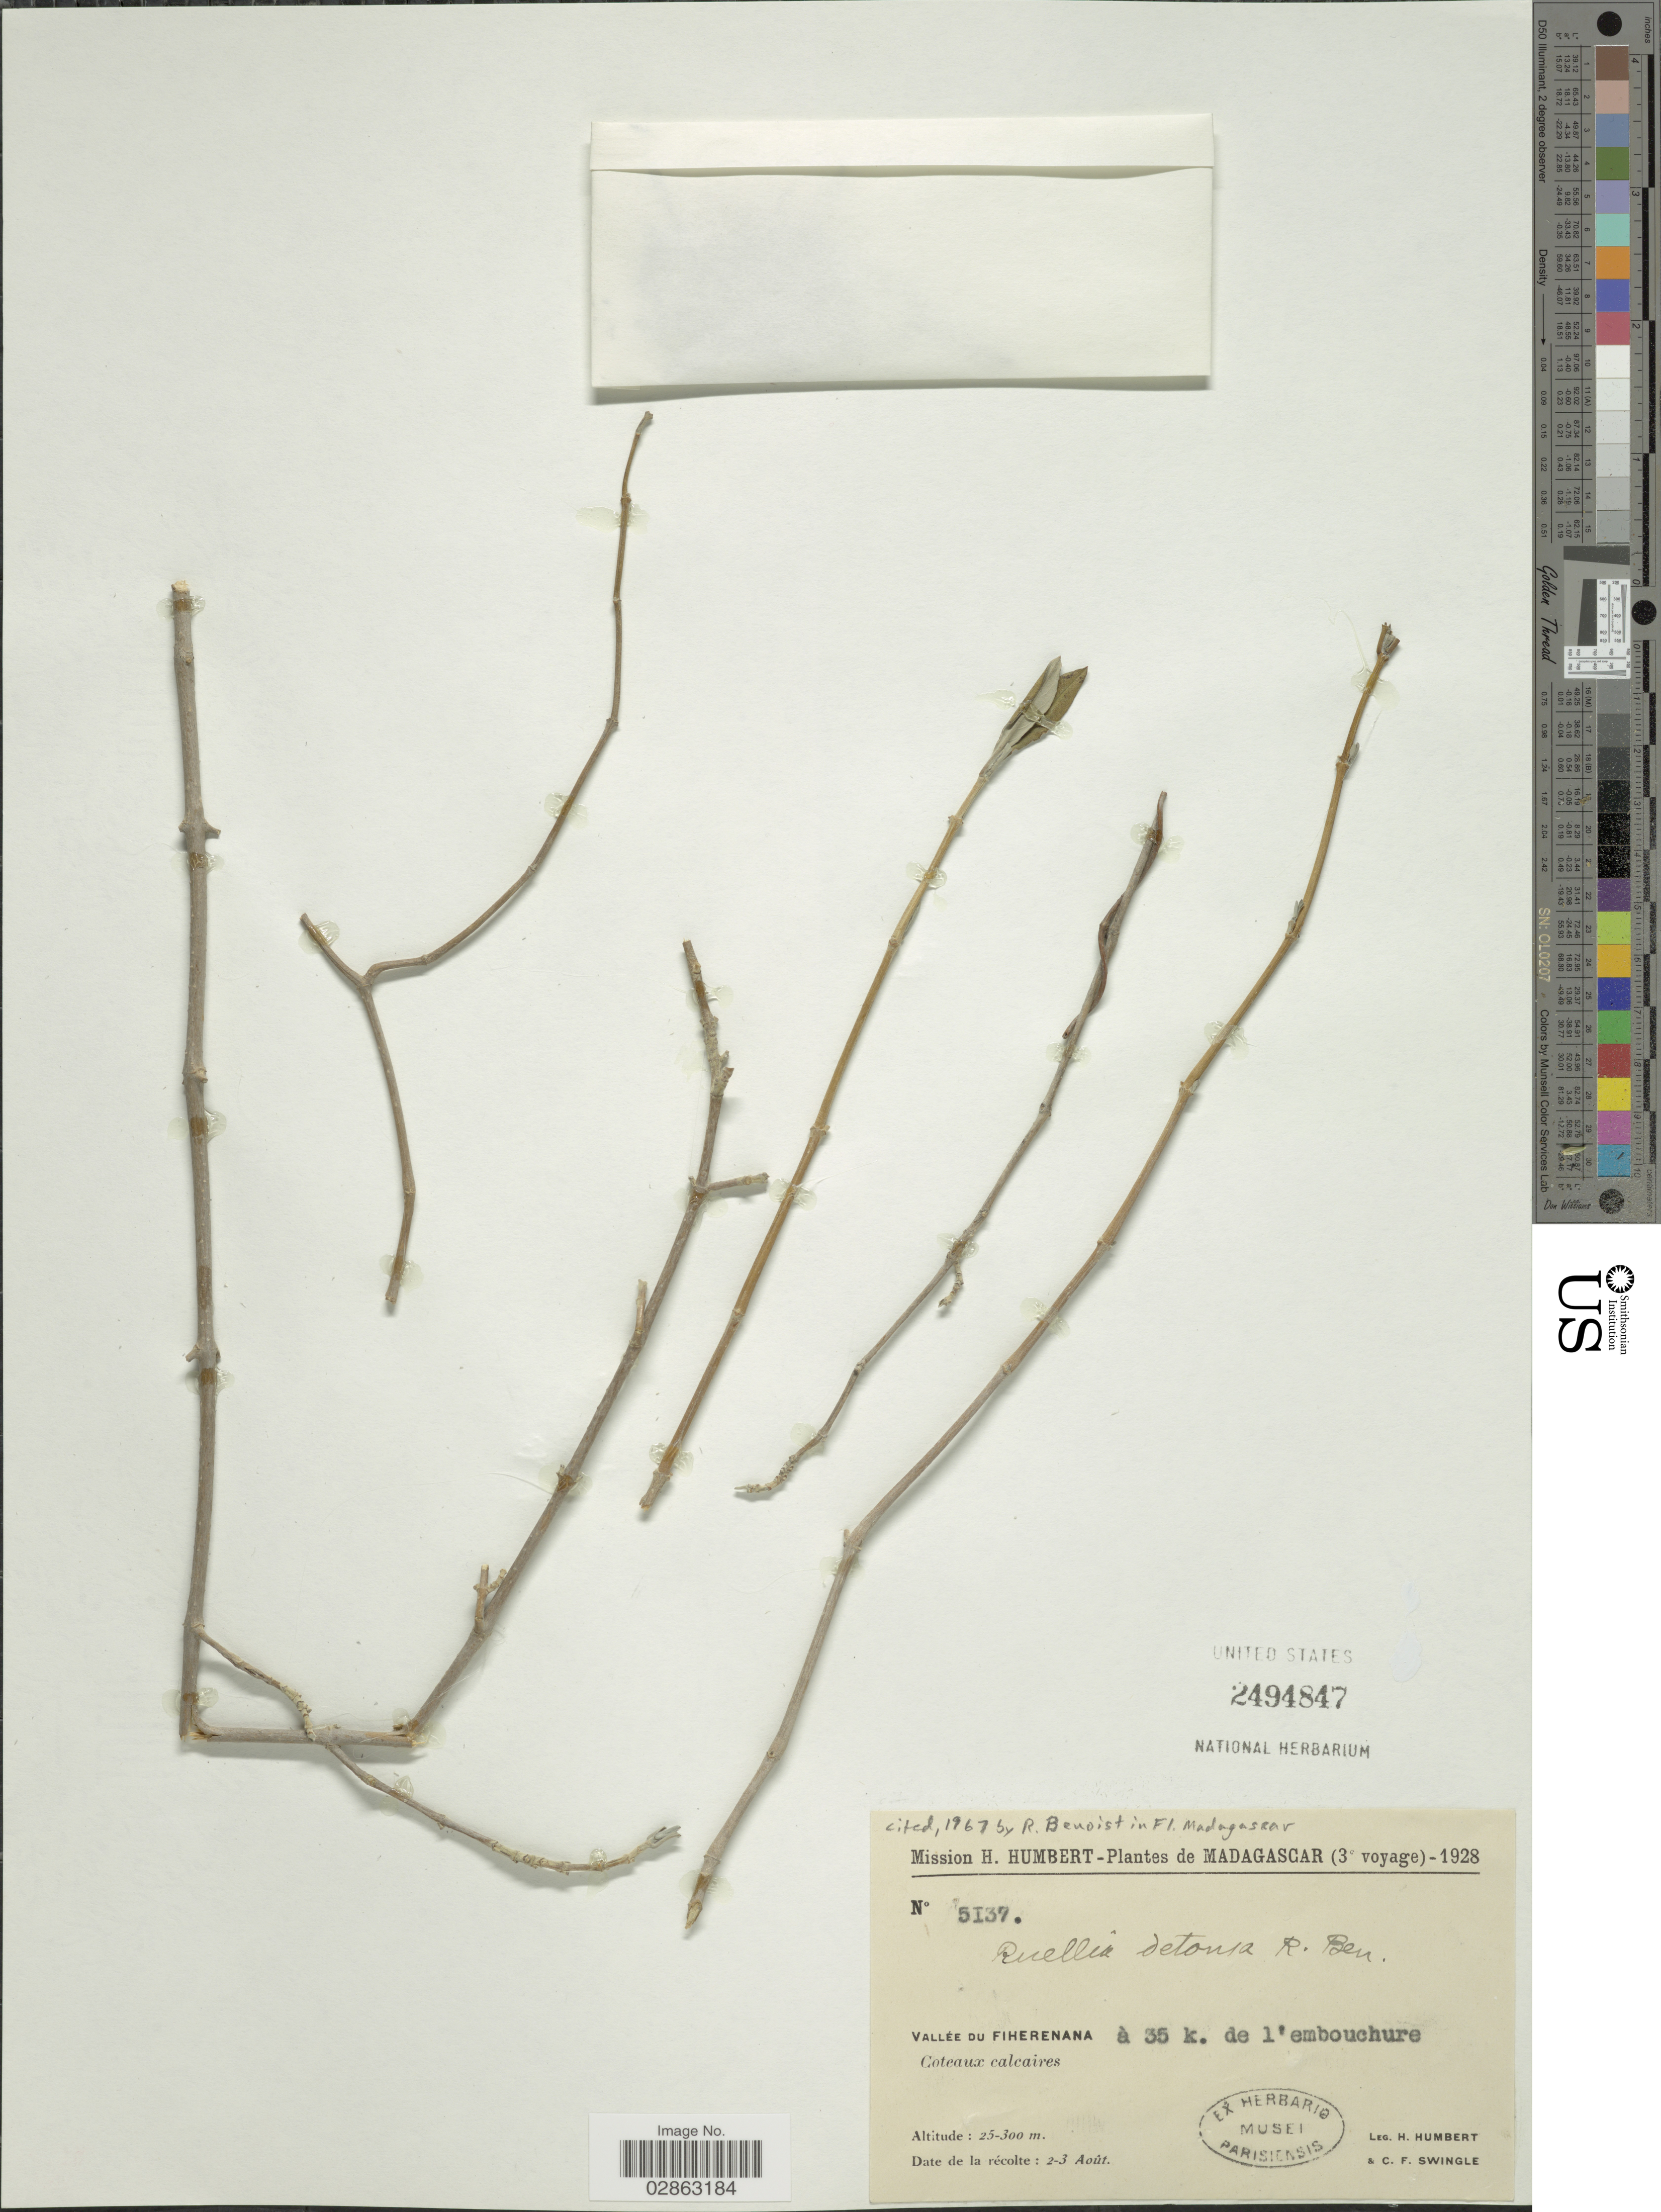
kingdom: Plantae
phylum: Tracheophyta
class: Magnoliopsida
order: Lamiales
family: Acanthaceae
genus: Ruellia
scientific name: Ruellia detonsa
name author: Benoist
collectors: H. Humbert & C. Swingle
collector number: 5137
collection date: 1928-08-02/1928-08-03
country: Madagascar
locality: Vallée du Fiherenana à 35 k. de l'embouchure.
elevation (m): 25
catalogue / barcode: US 2494847